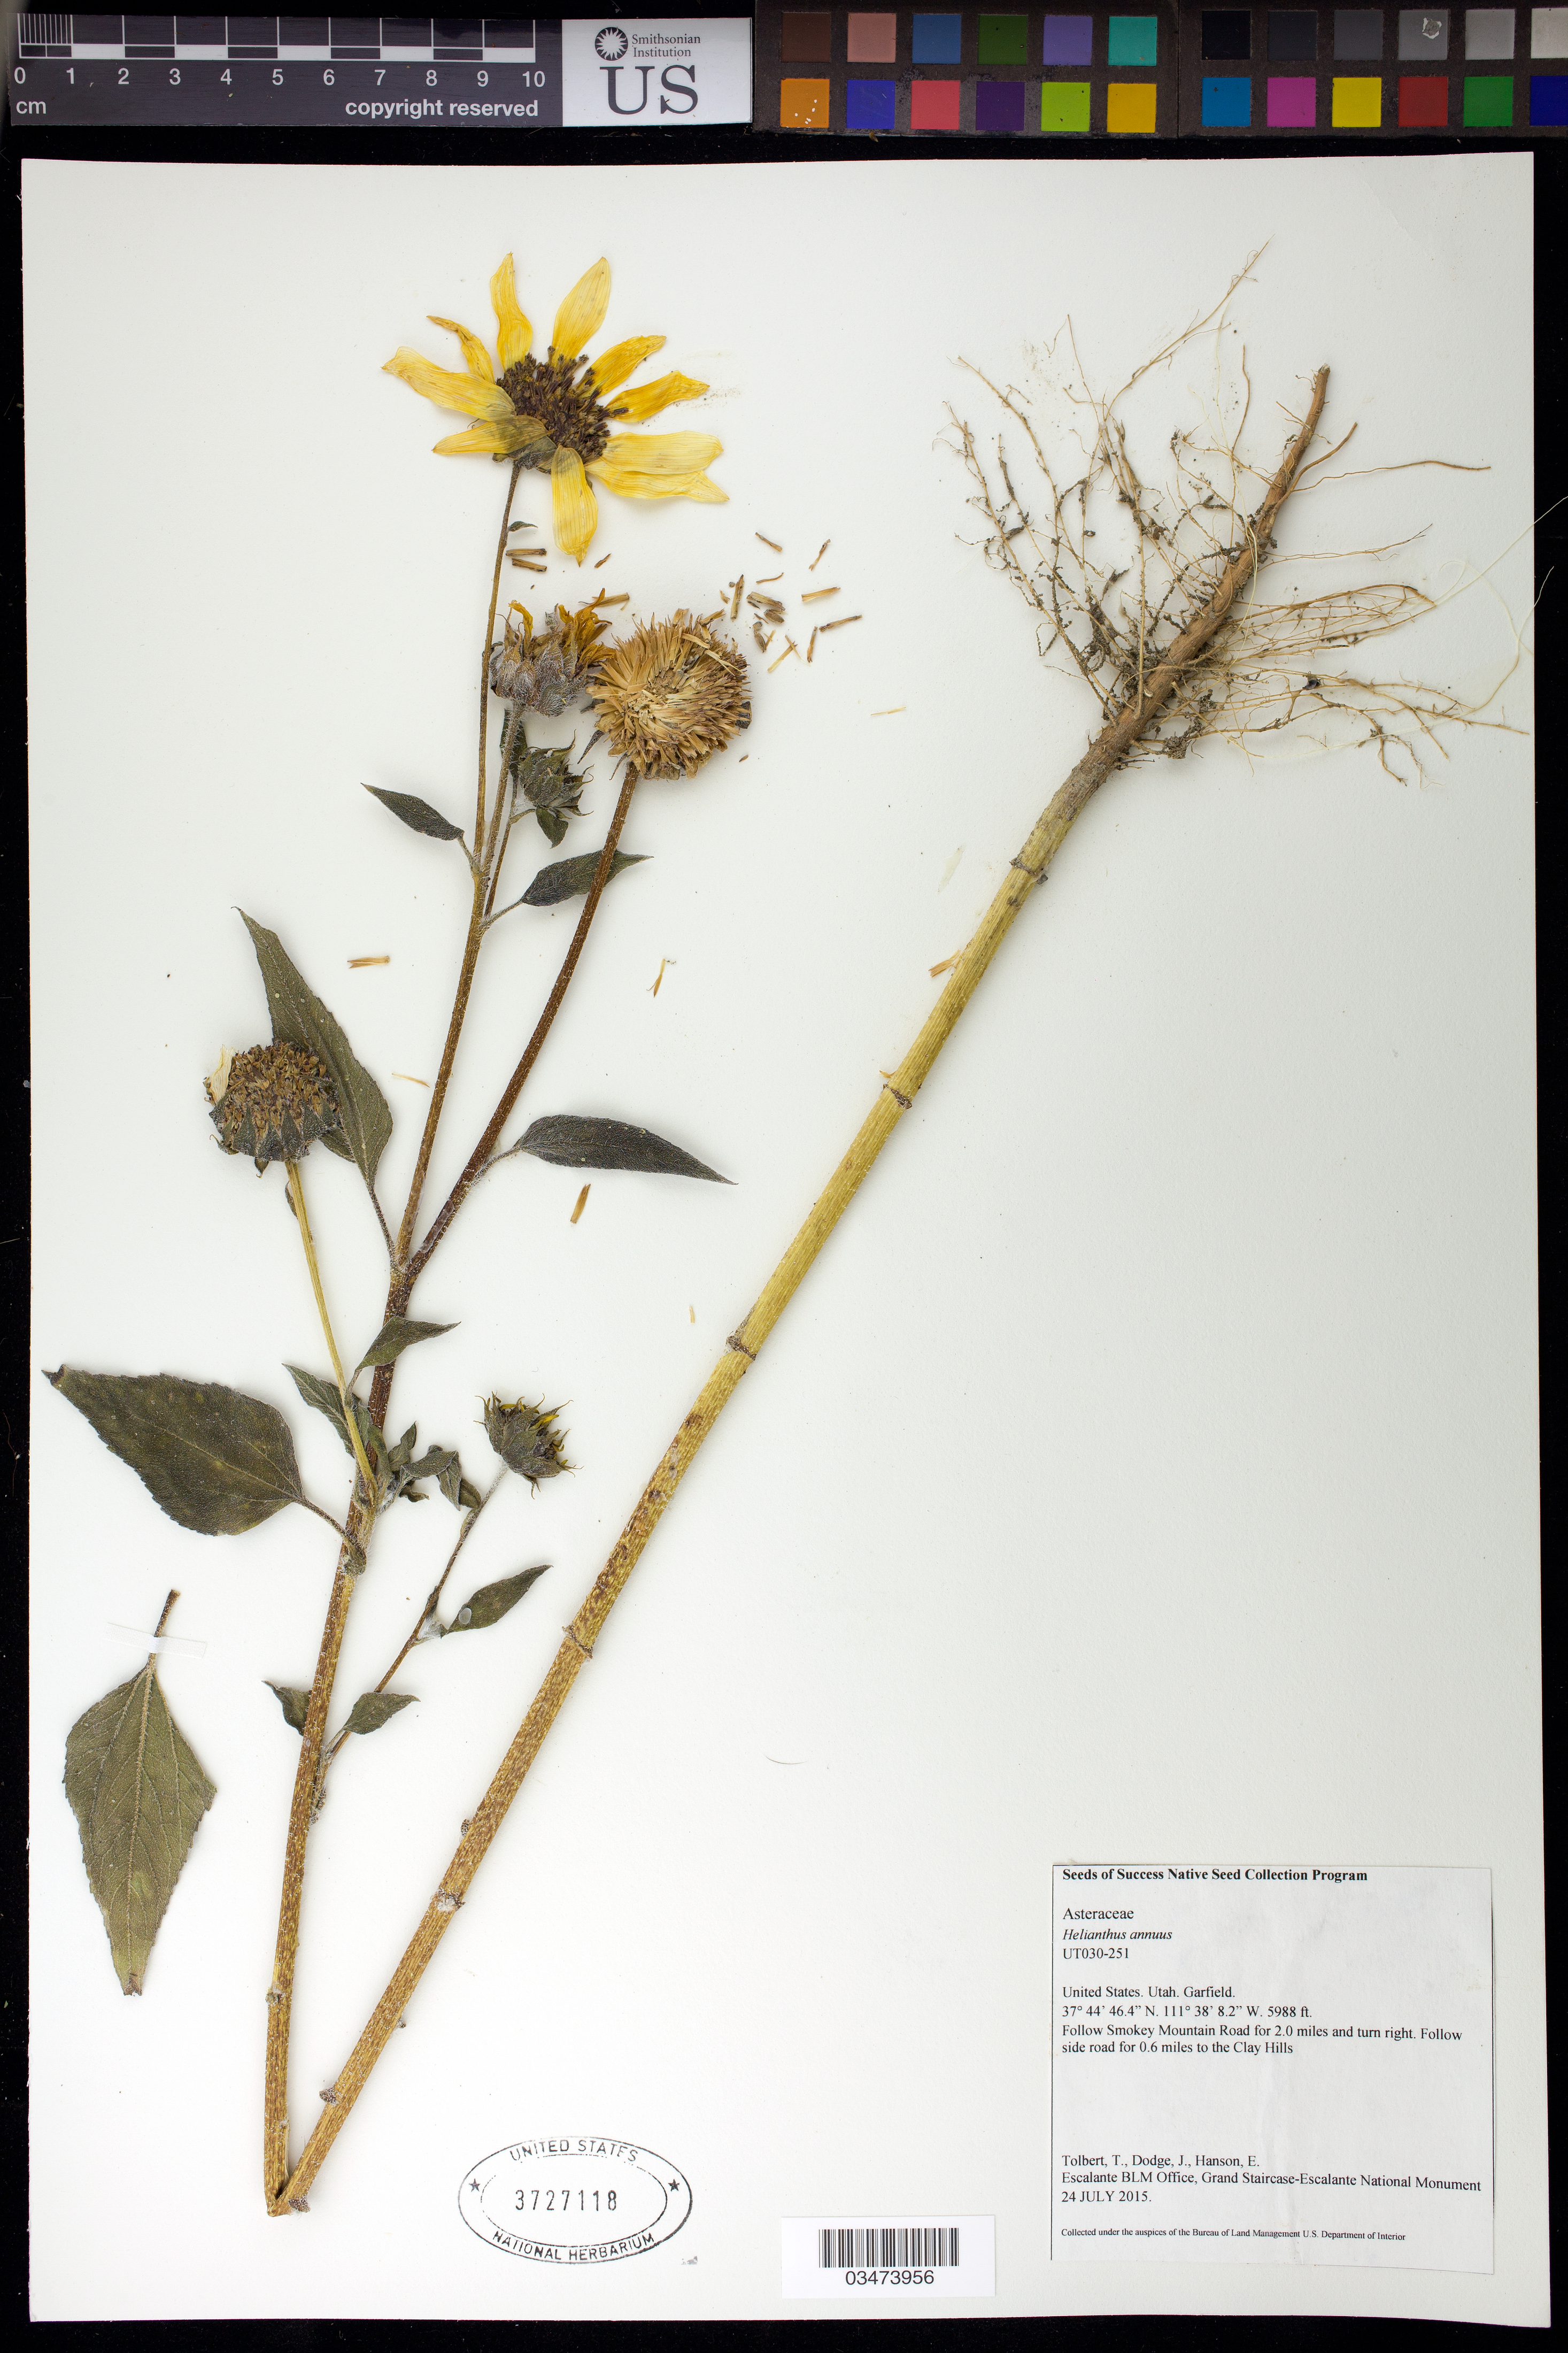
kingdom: Plantae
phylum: Tracheophyta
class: Magnoliopsida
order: Asterales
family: Asteraceae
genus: Helianthus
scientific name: Helianthus annuus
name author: L.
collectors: T. Tolbert, J. Dodge & E. Hanson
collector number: UT030-251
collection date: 2015-07-24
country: United States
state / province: Utah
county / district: Garfield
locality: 2 mi. on Smokey Mountain Road, 06 mi. to the Clay Hills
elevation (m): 1825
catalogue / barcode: US 3727118